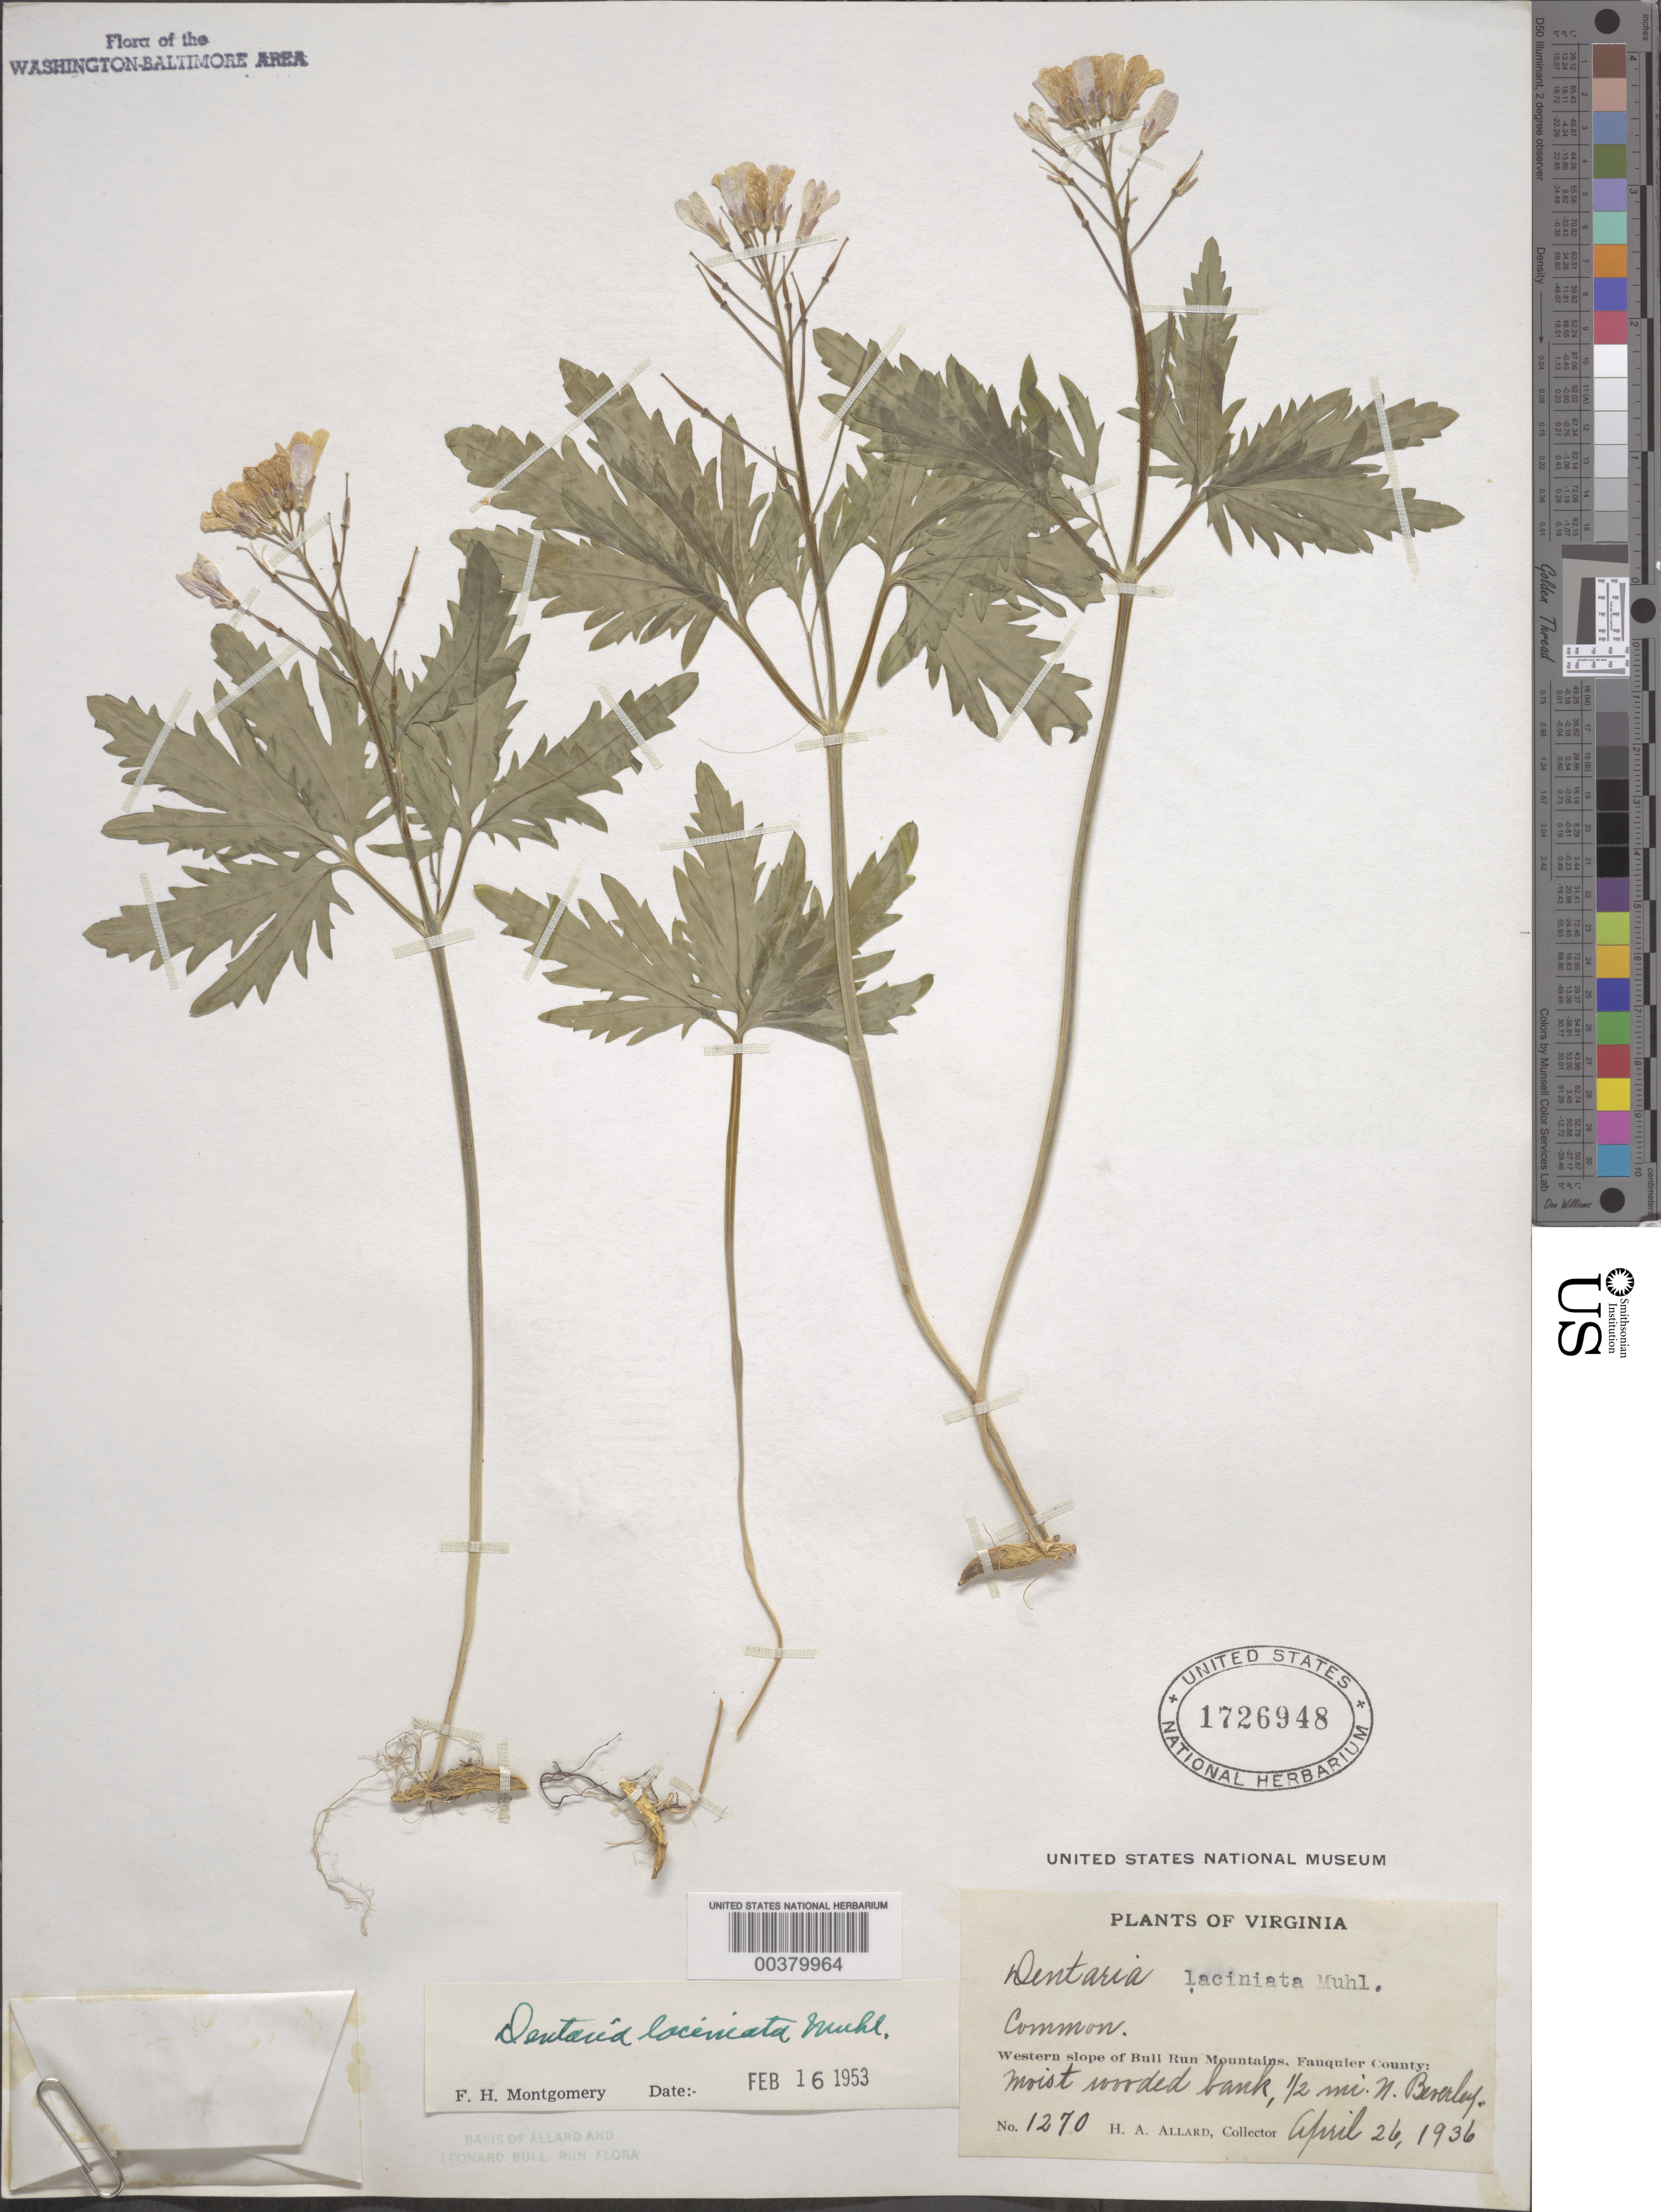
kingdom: Plantae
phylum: Tracheophyta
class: Magnoliopsida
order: Brassicales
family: Brassicaceae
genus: Cardamine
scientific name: Cardamine concatenata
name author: (Michx.) Sw.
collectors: H. A. Allard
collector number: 1270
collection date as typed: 26 Apr 1936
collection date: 1936-04-26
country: United States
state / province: Virginia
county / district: Fauquier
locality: Western Slope of Bull Run Mountains, North of Beverley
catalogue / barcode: US 1726948